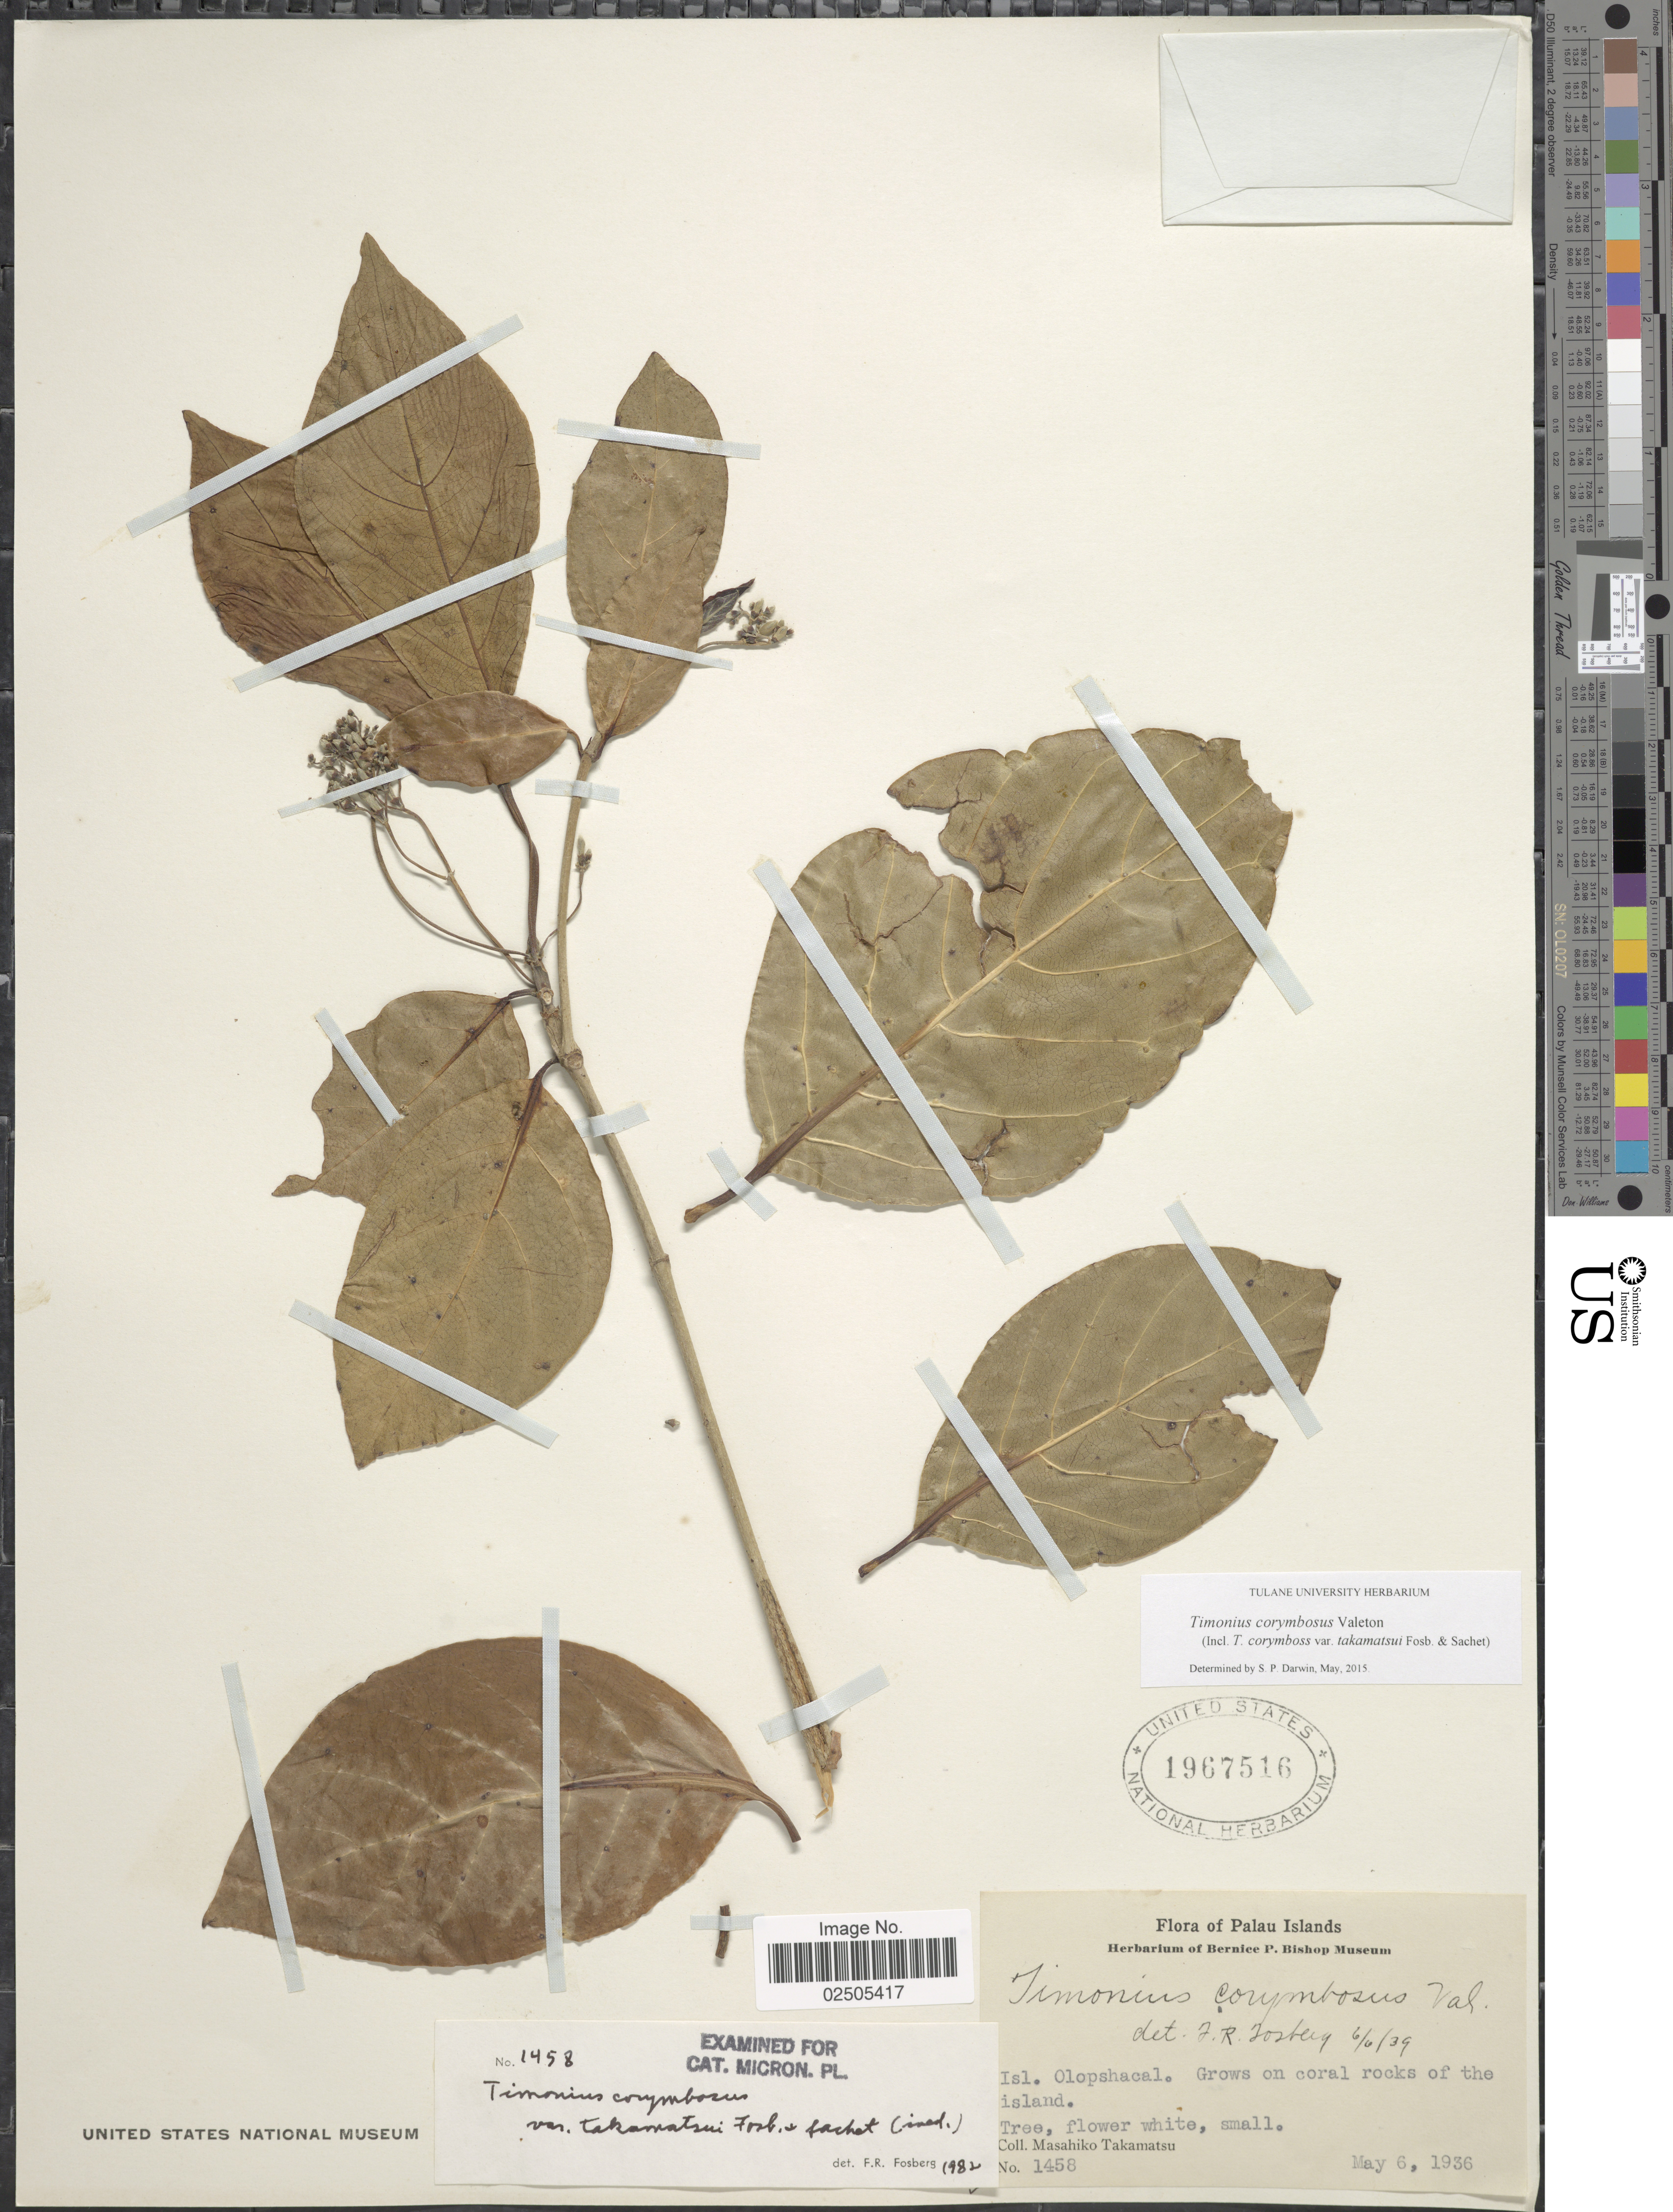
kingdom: Plantae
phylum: Tracheophyta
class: Magnoliopsida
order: Gentianales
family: Rubiaceae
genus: Timonius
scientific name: Timonius corymbosa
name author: Valeton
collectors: M. Takamatsu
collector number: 1458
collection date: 1936-05-06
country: Palau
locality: Palau Islands, Isl. Olopshacal. Grows on coral rocks of the island.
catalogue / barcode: US 1967516